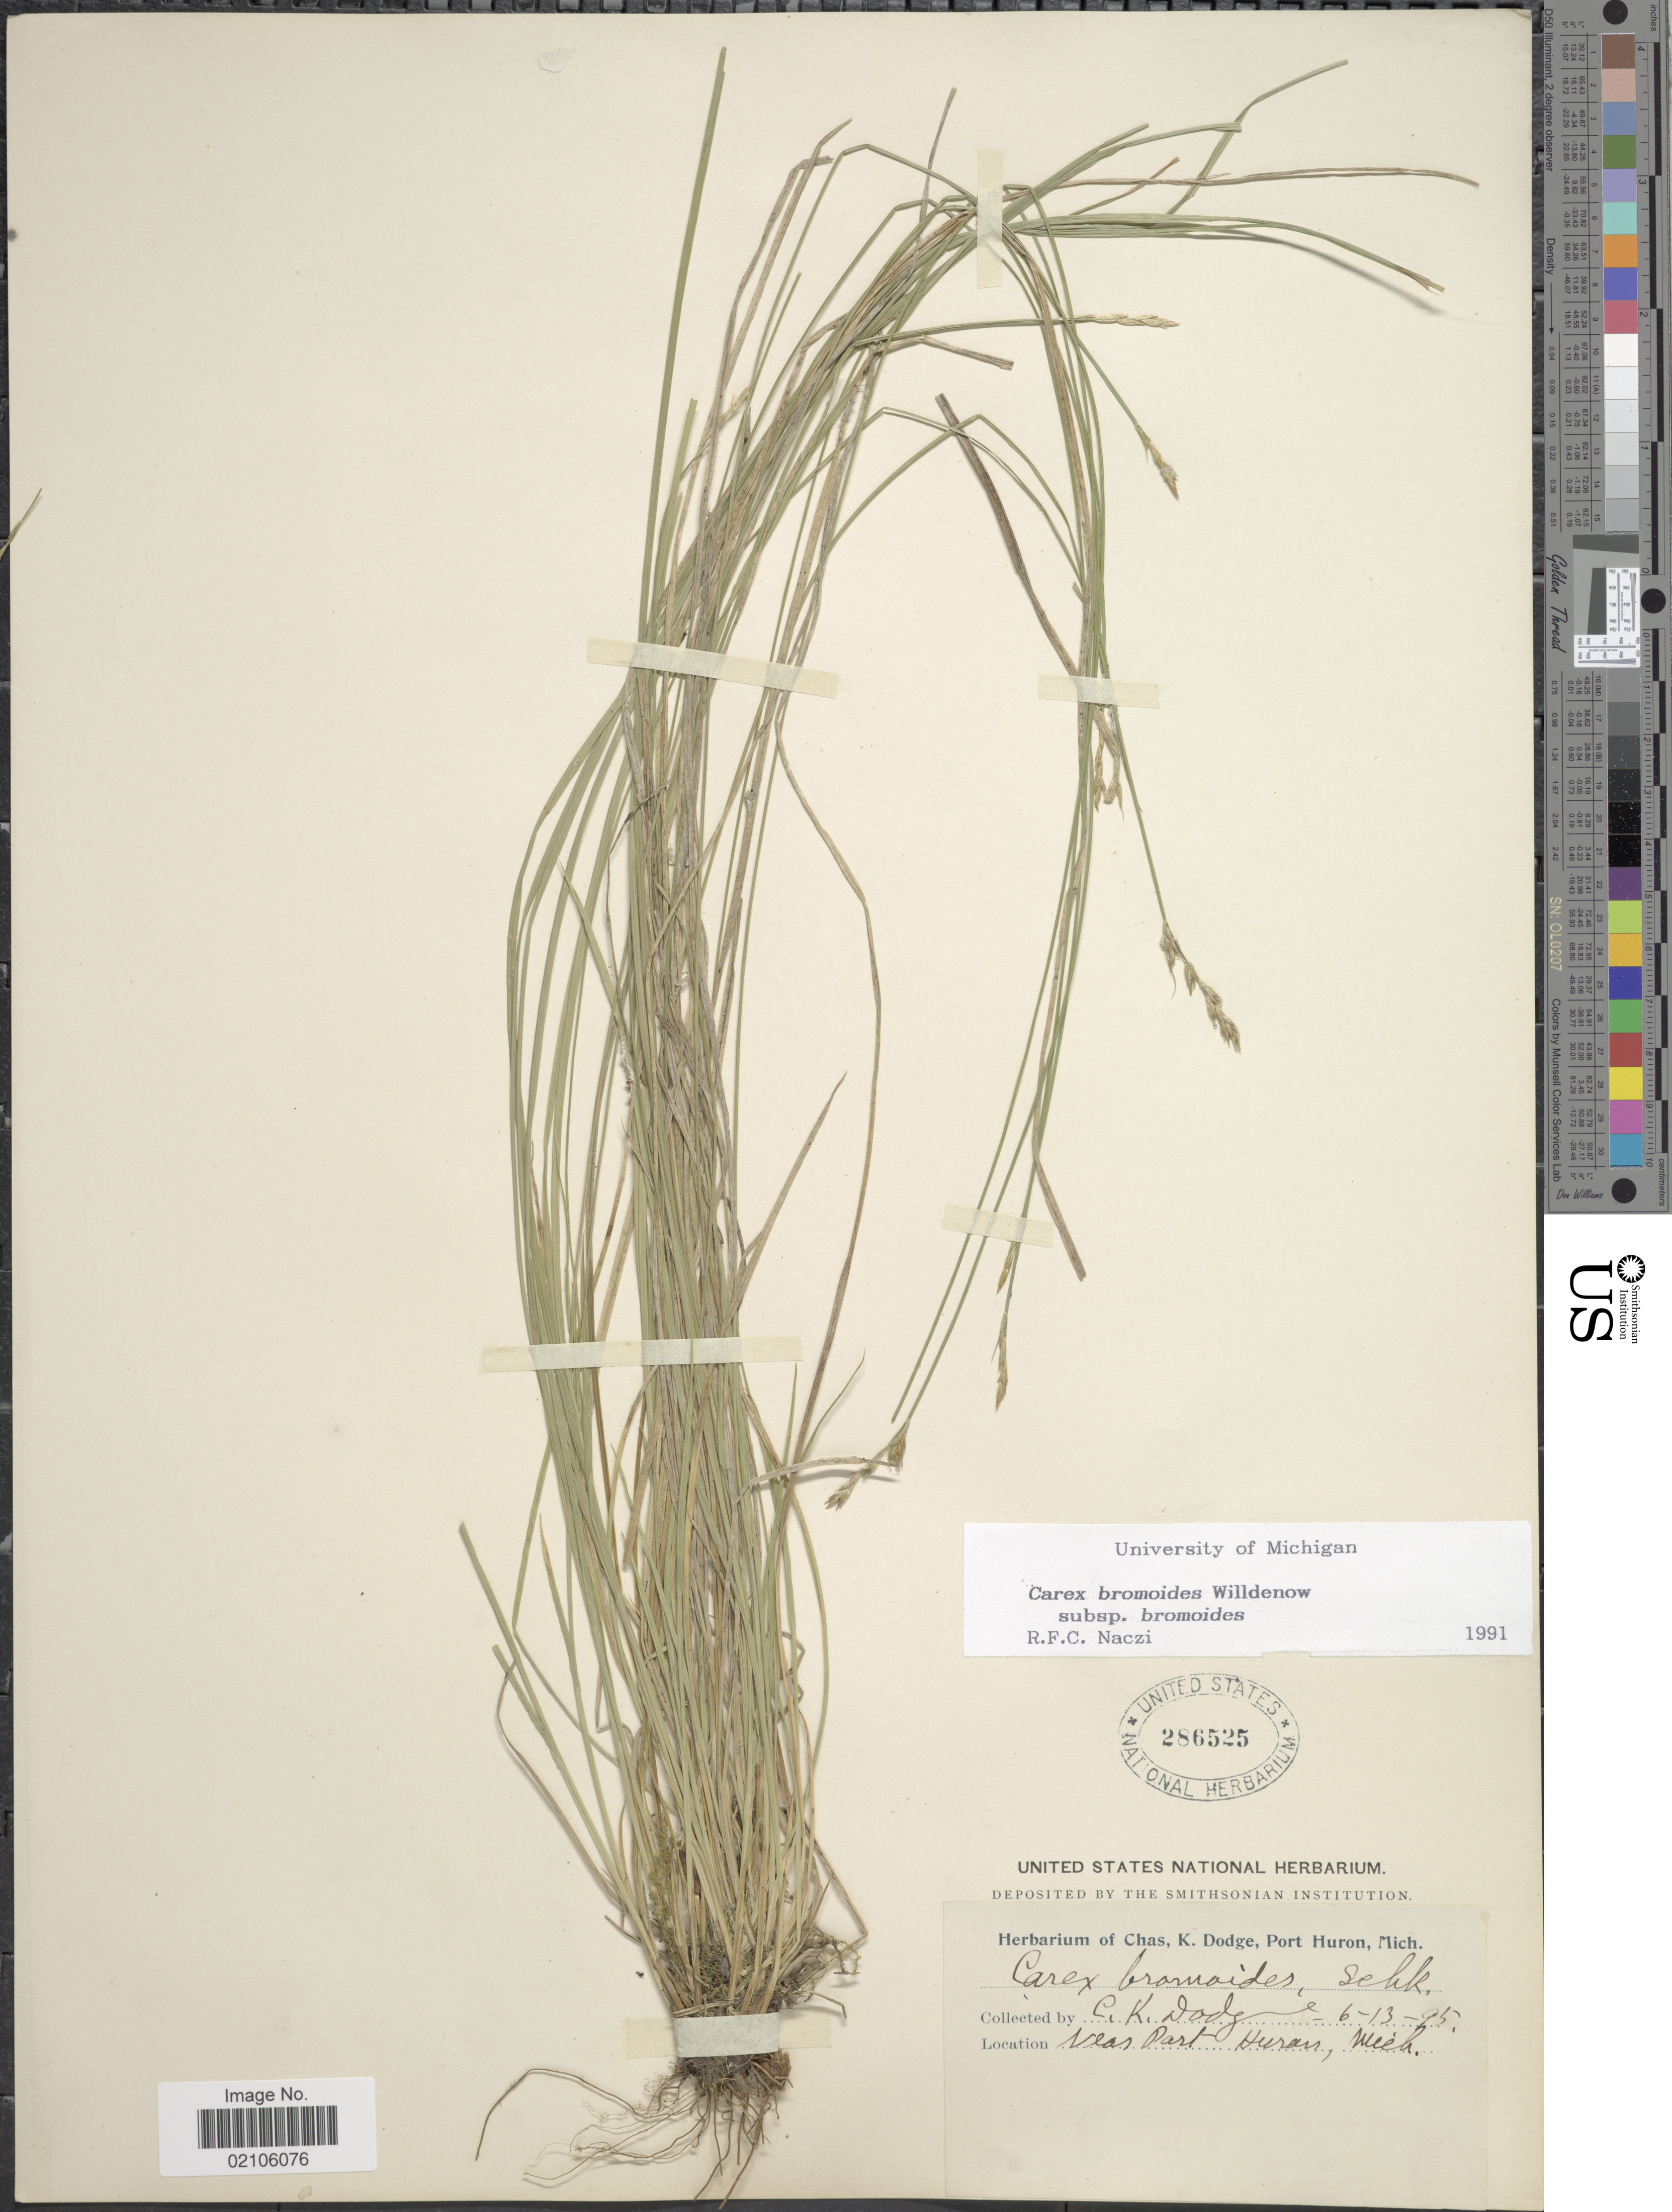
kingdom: Plantae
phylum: Tracheophyta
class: Liliopsida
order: Poales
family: Cyperaceae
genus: Carex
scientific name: Carex bromoides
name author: Willd.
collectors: C. Dodge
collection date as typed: Transcribed d/m/y: 13/6/95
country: United States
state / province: Michigan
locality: Near Port Huron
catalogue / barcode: US 286525